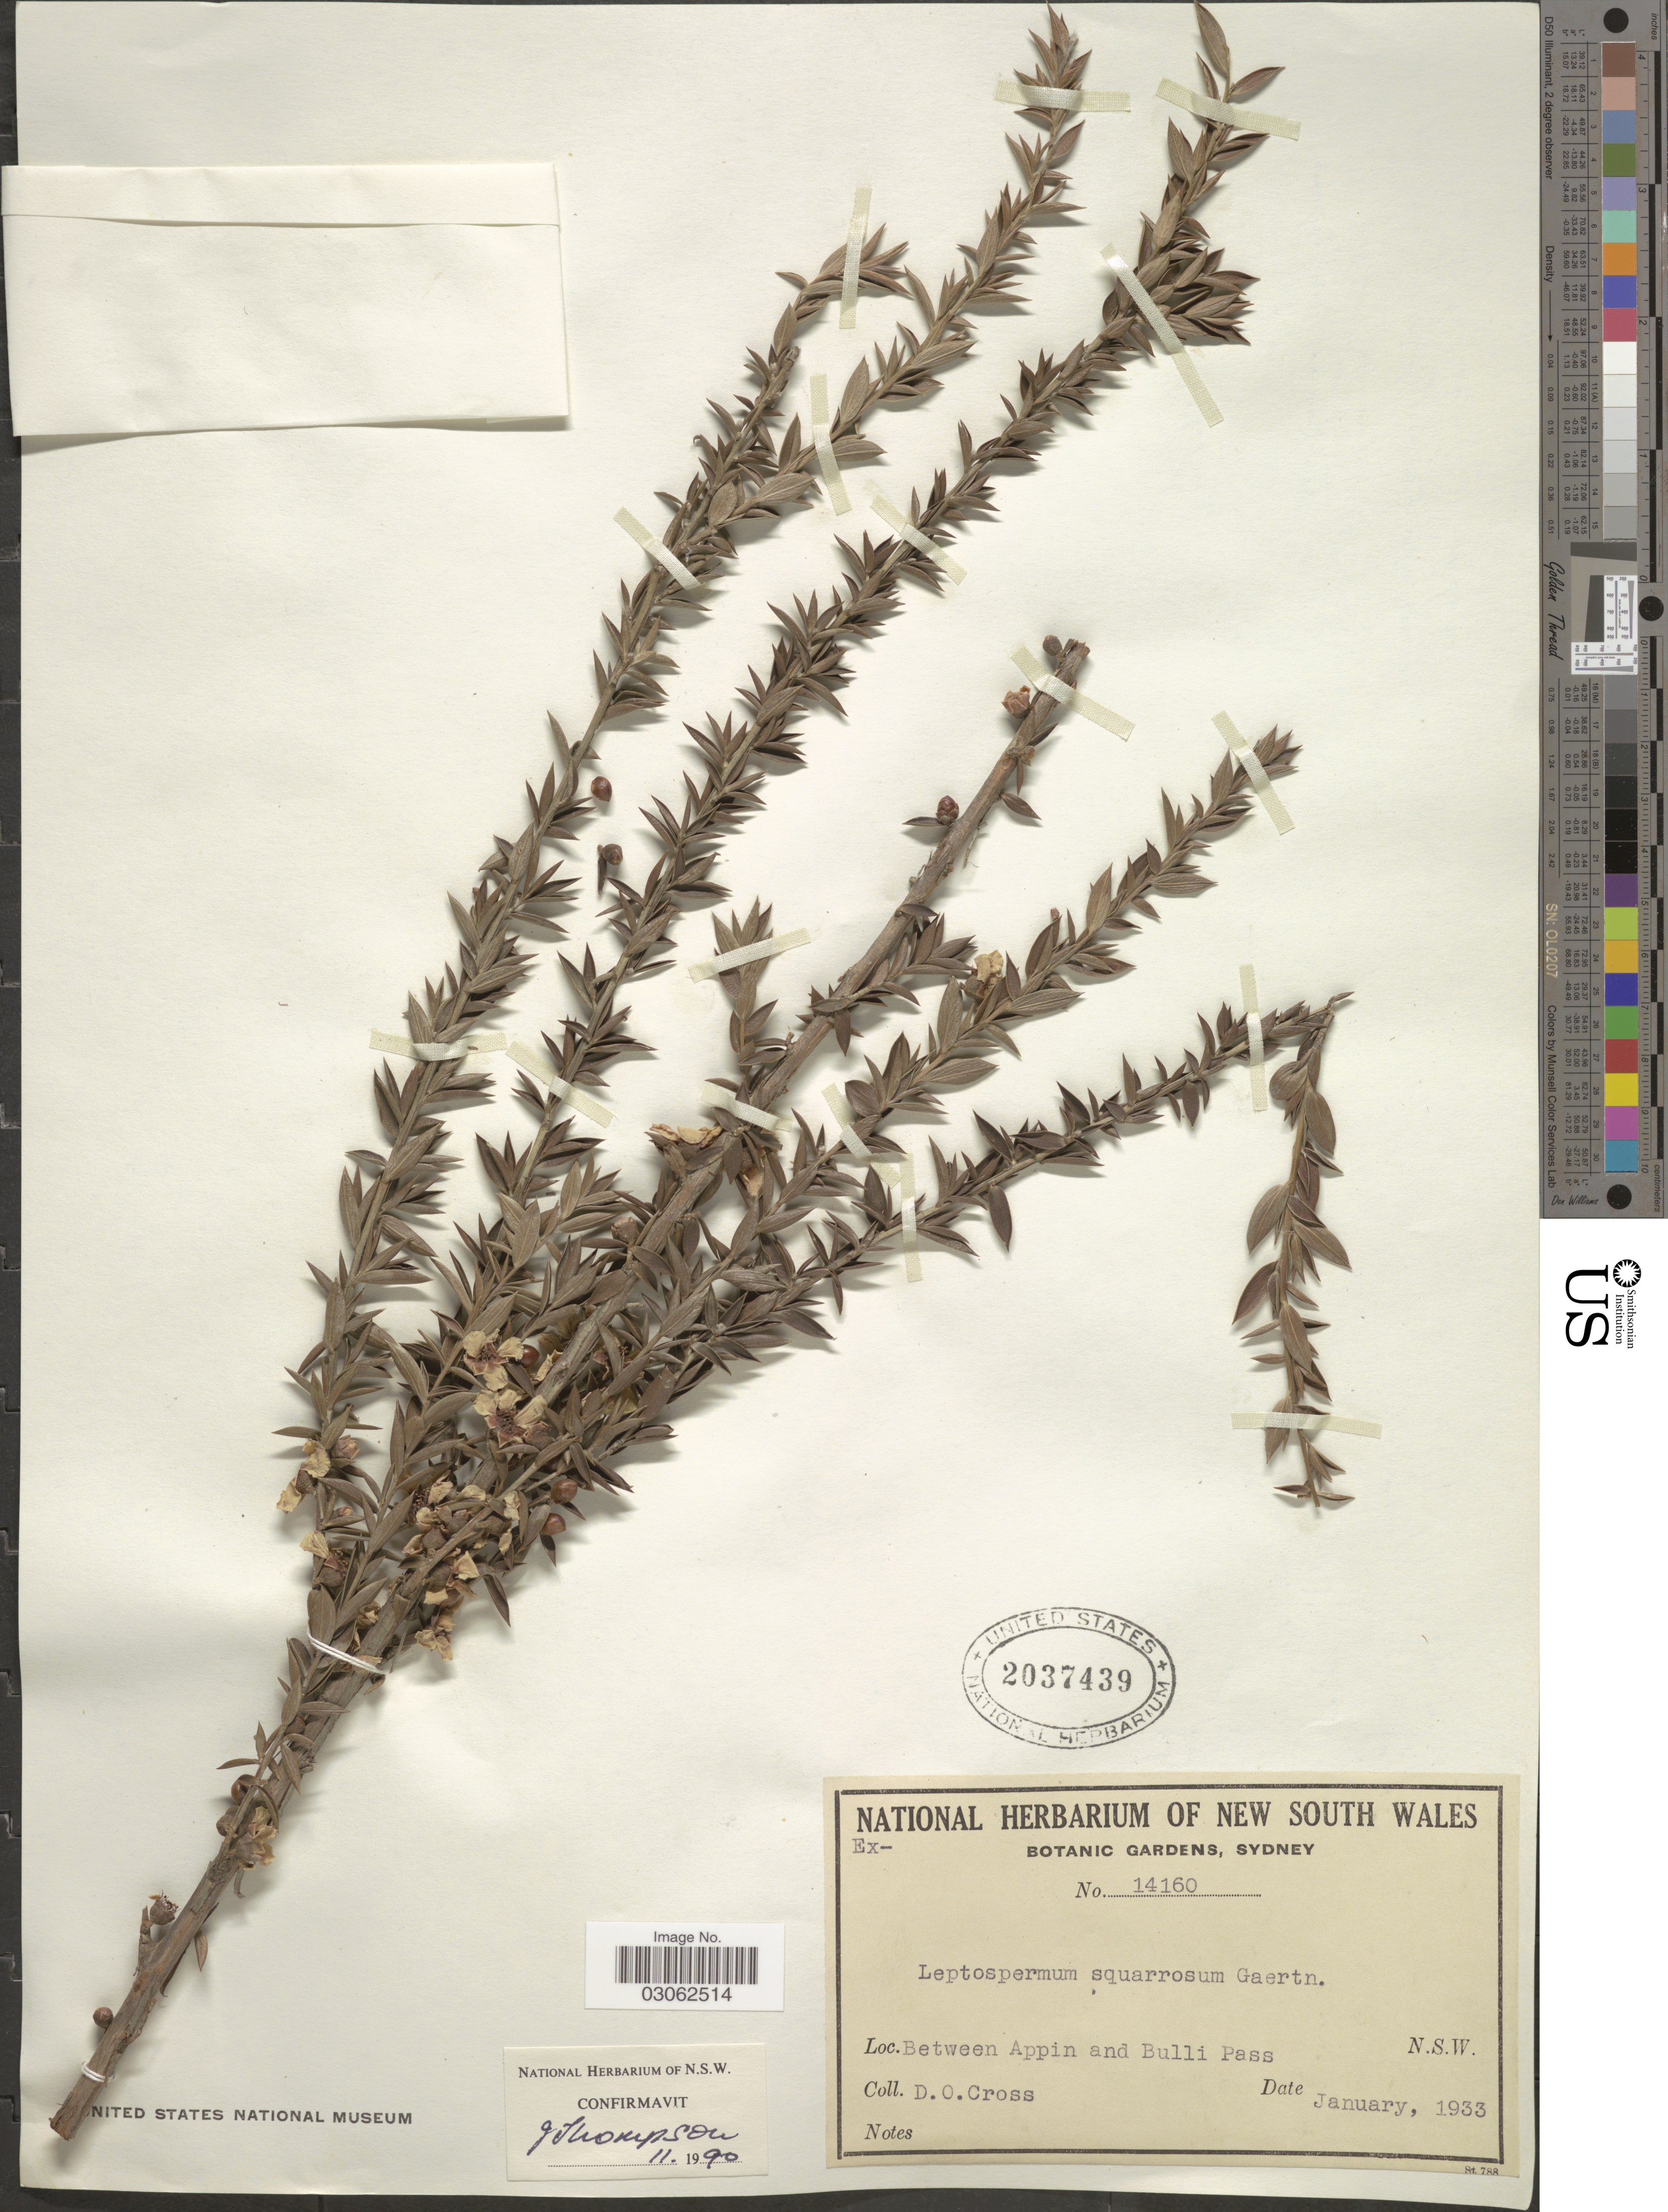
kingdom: Plantae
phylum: Tracheophyta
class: Magnoliopsida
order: Myrtales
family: Myrtaceae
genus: Leptospermum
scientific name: Leptospermum squarrosum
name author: Gaertn.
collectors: D. Cross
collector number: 14160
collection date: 1933-01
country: Australia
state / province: New South Wales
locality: Between Appin and Bulli Pass N.S.W.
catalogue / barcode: US 2037439